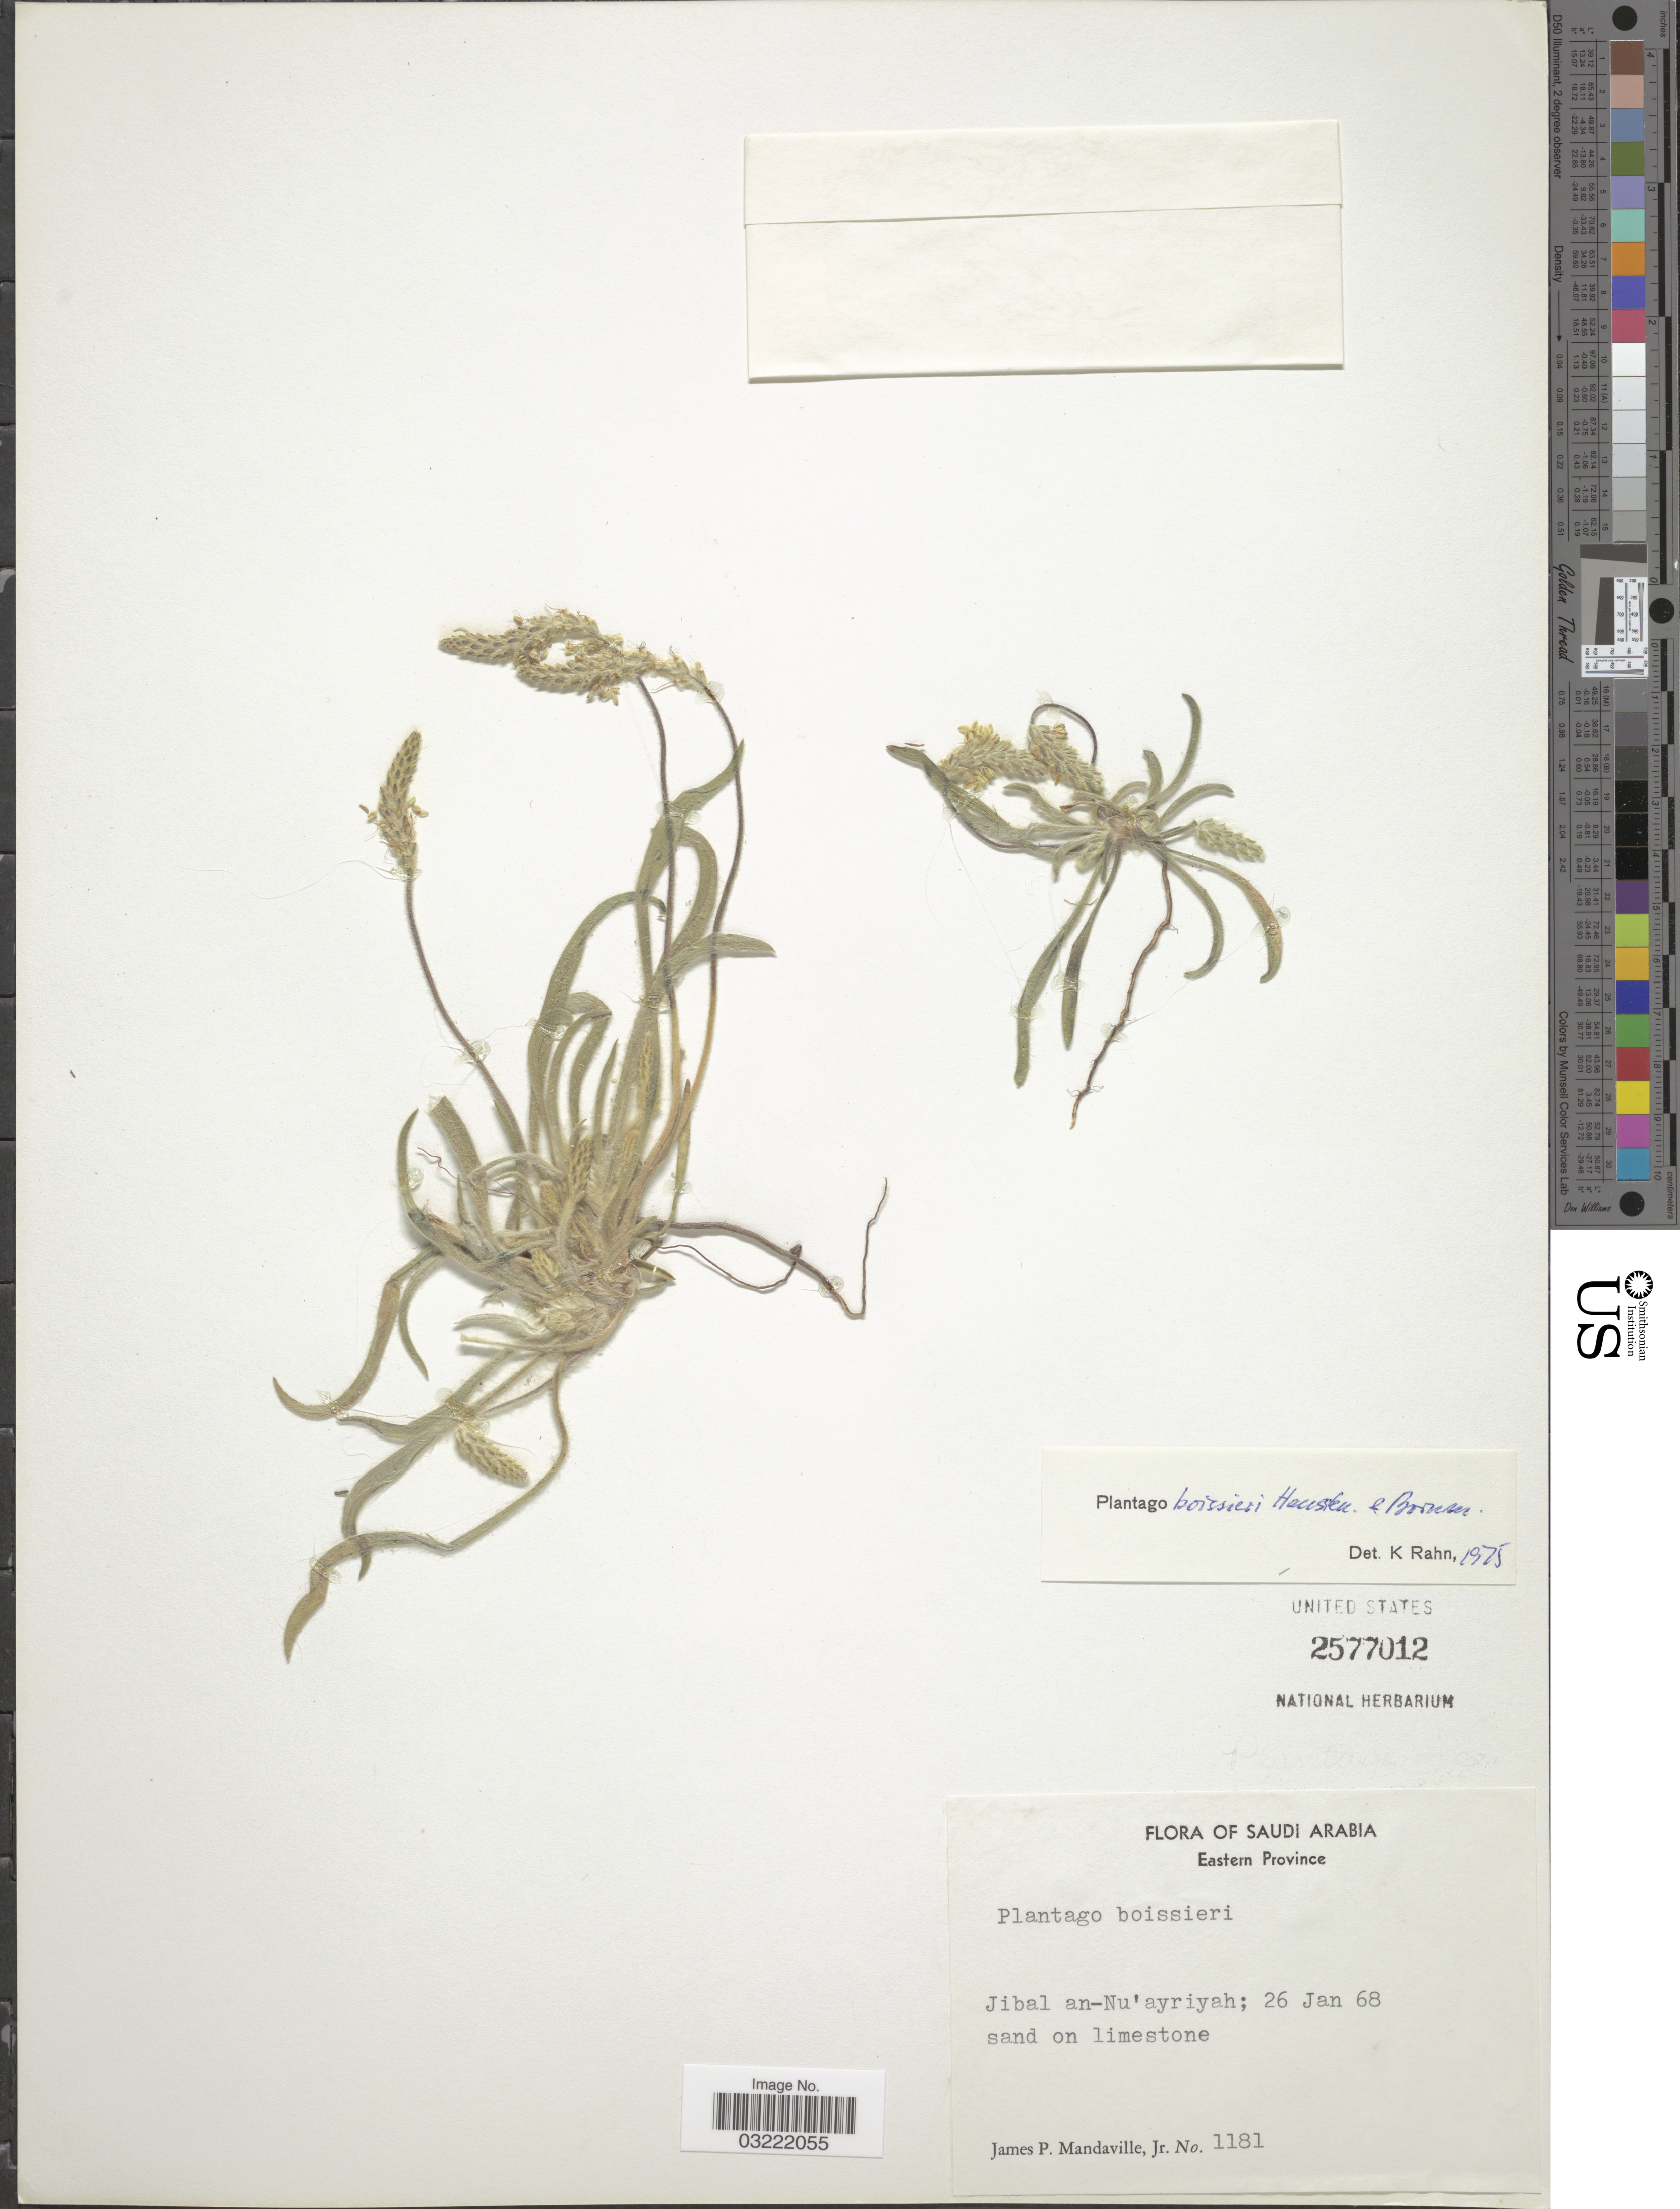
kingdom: Plantae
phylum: Tracheophyta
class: Magnoliopsida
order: Lamiales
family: Plantaginaceae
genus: Plantago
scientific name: Plantago boissieri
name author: Hausskn. & Bornm.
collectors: J. Mandaville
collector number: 1181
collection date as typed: Transcribed d/m/y: 26/1/68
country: Saudi Arabia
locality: Eastern Province. Jibal an-Nu'ayriyah.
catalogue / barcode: US 2577012